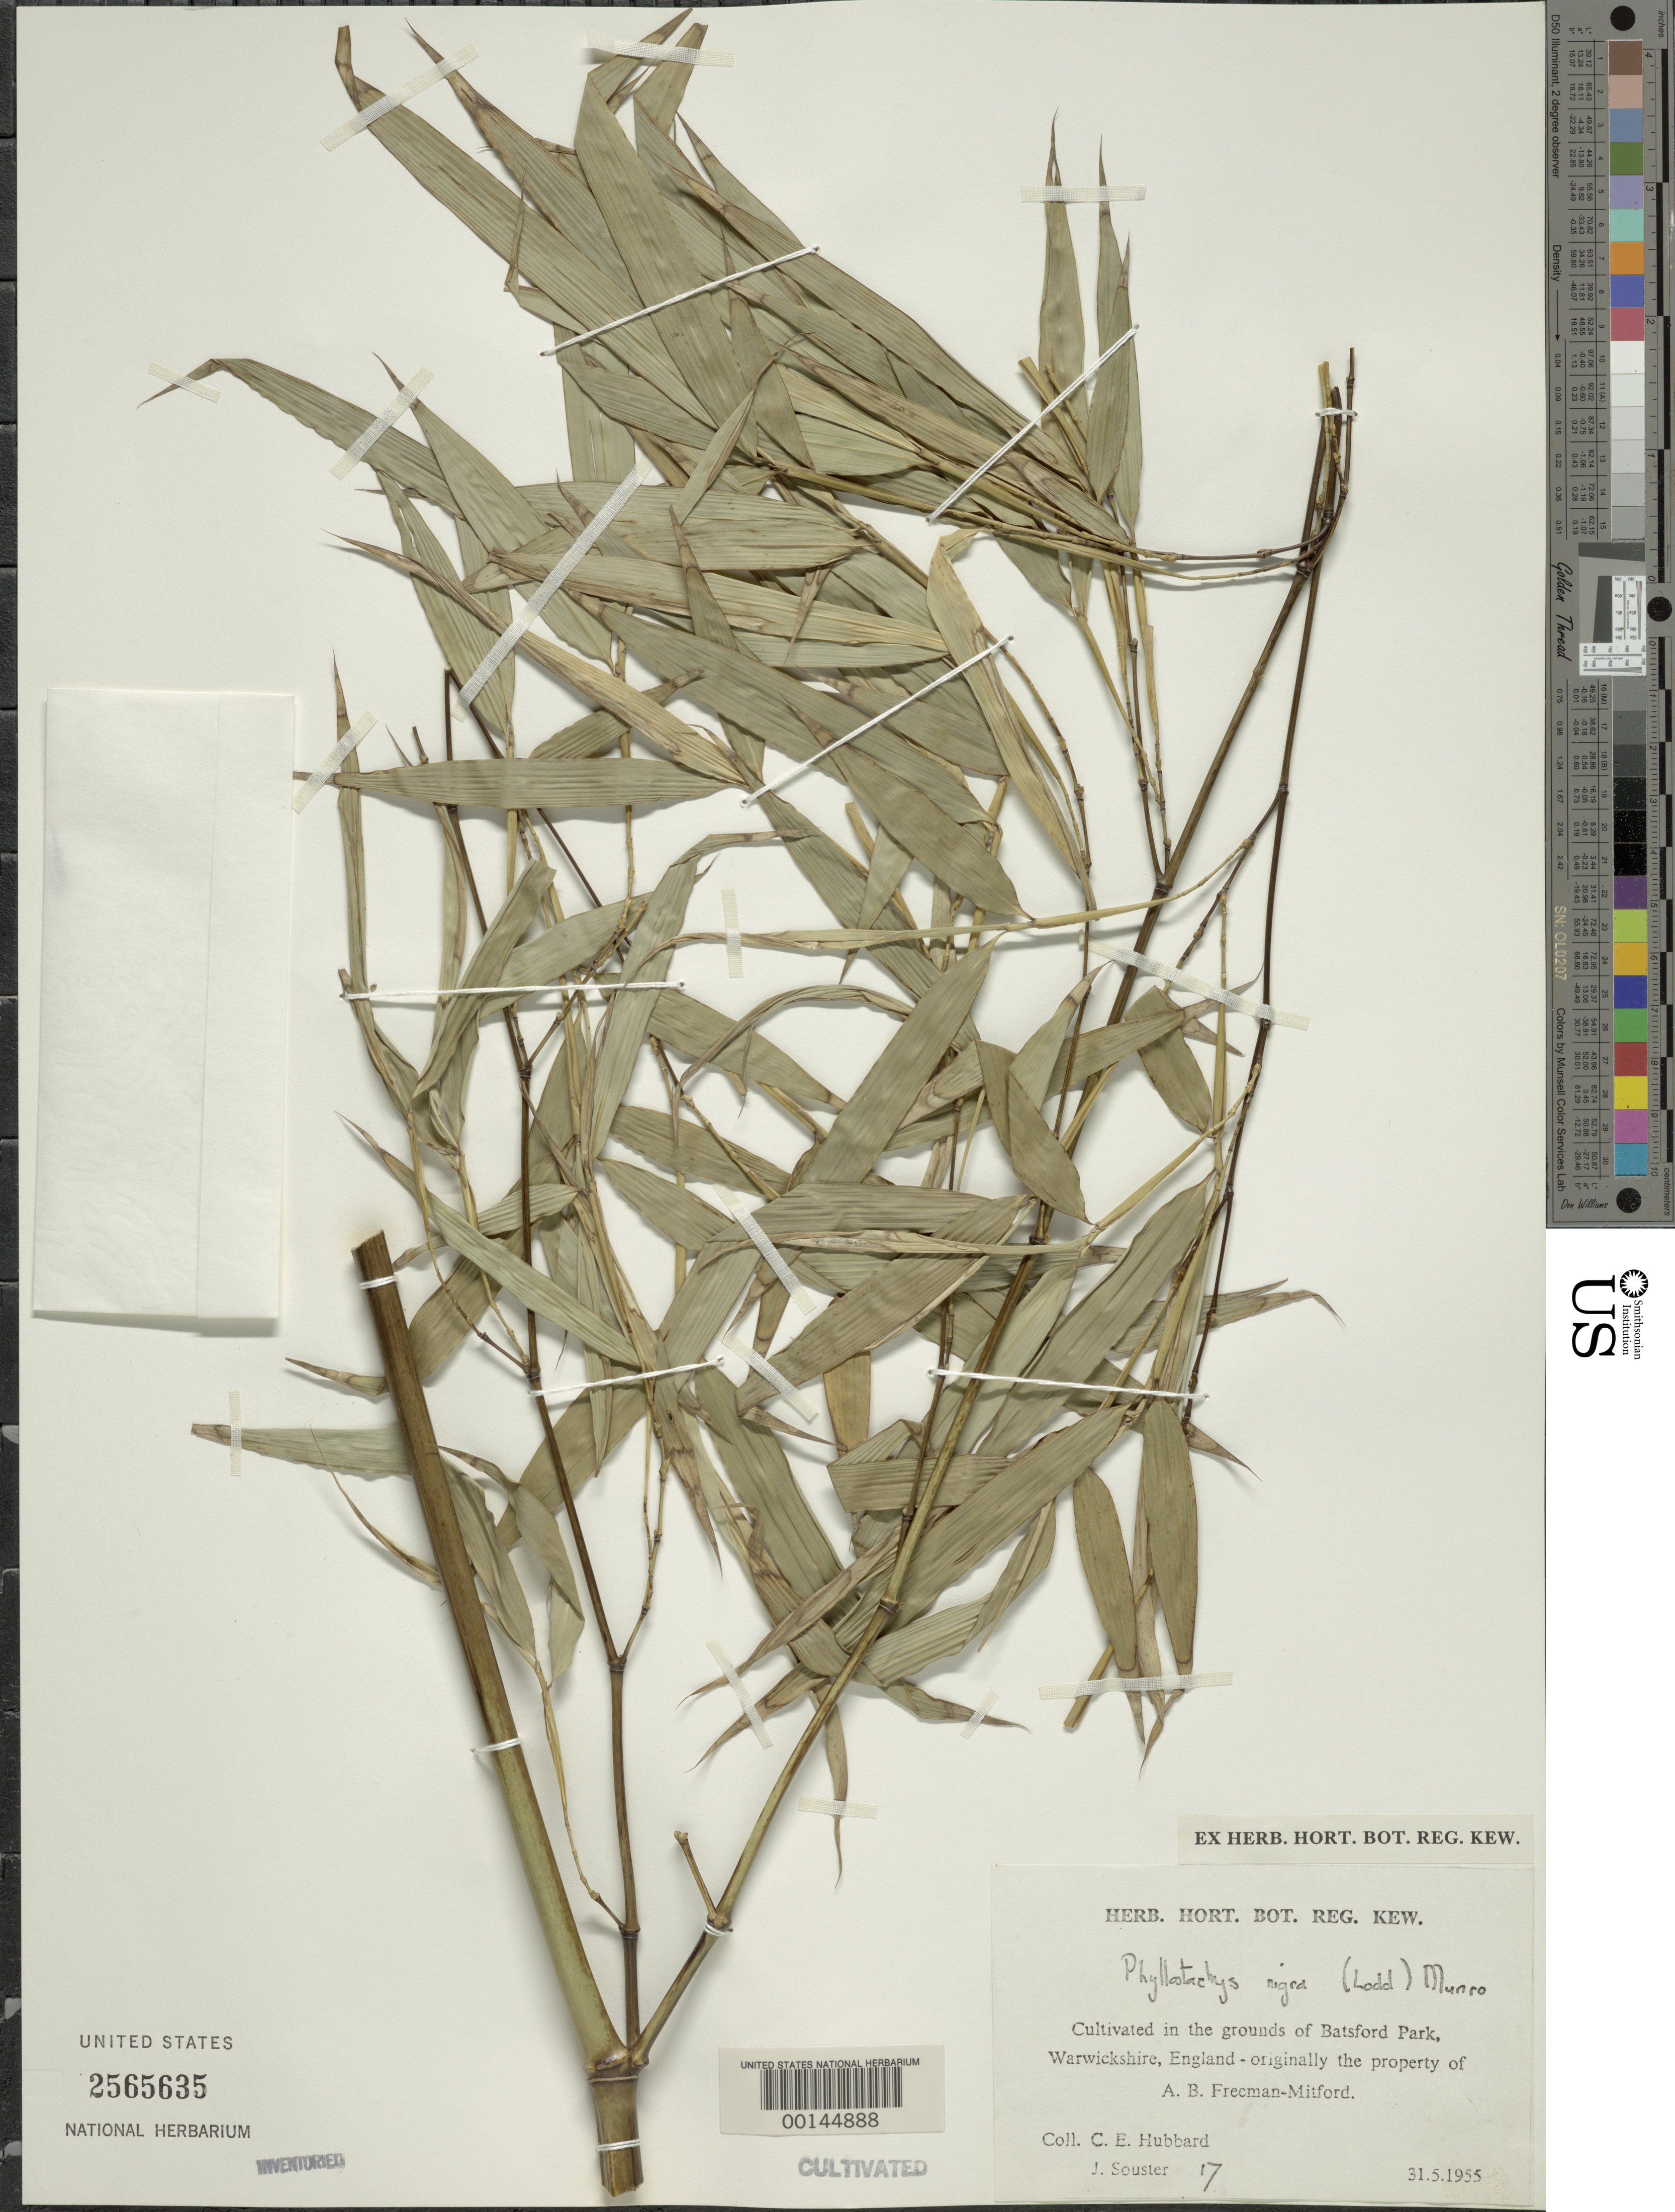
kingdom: Plantae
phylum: Tracheophyta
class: Liliopsida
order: Poales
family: Poaceae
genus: Phyllostachys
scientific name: Phyllostachys nigra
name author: (Lodd. ex Lindl.) Munro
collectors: C. E. Hubbard & J. Souster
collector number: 7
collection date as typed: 31 May 1955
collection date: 1955-05-31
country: United Kingdom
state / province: England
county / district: Warwickshire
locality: Warwickshire, batsford park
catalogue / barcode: US 2565635